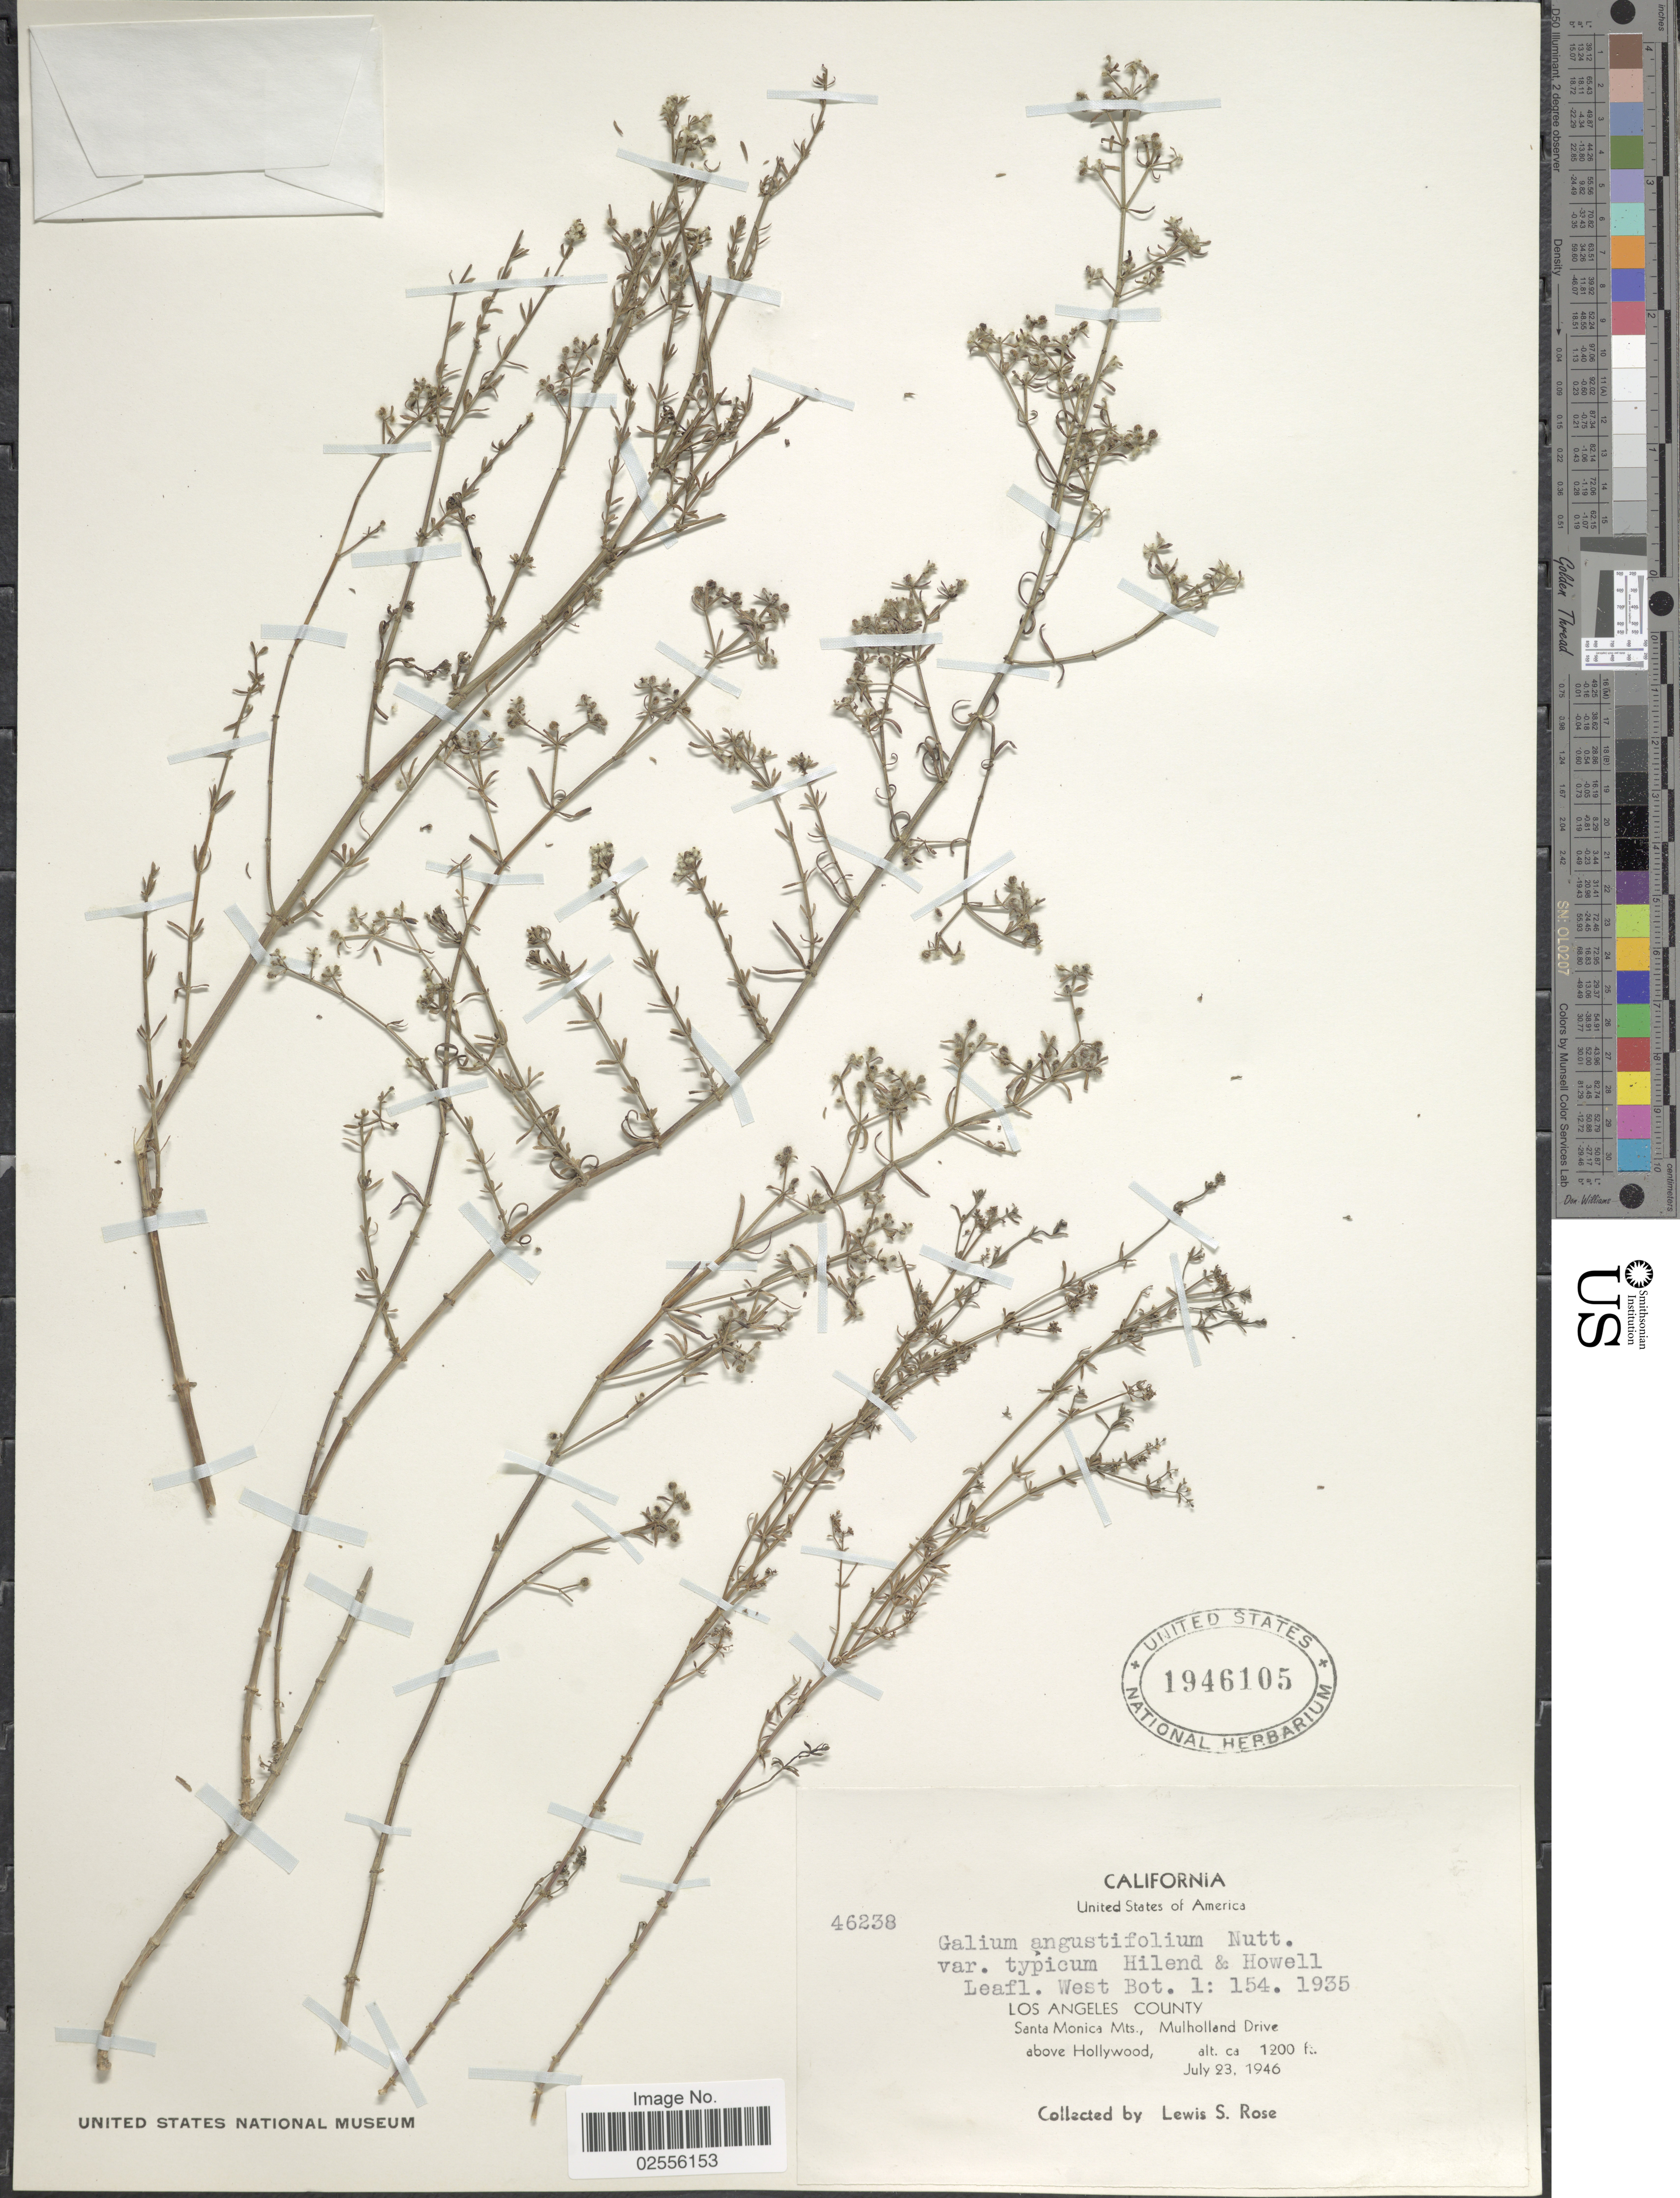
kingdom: Plantae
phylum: Tracheophyta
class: Magnoliopsida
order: Gentianales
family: Rubiaceae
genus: Galium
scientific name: Galium angustifolium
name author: Nutt.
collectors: L. S. Rose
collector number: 46238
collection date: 1946-07-23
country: United States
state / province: California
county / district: Los Angeles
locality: Los Angeles County, Santa Monica Mts., Mulholland Drive, above Hollywood.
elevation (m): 366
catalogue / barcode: US 1946105